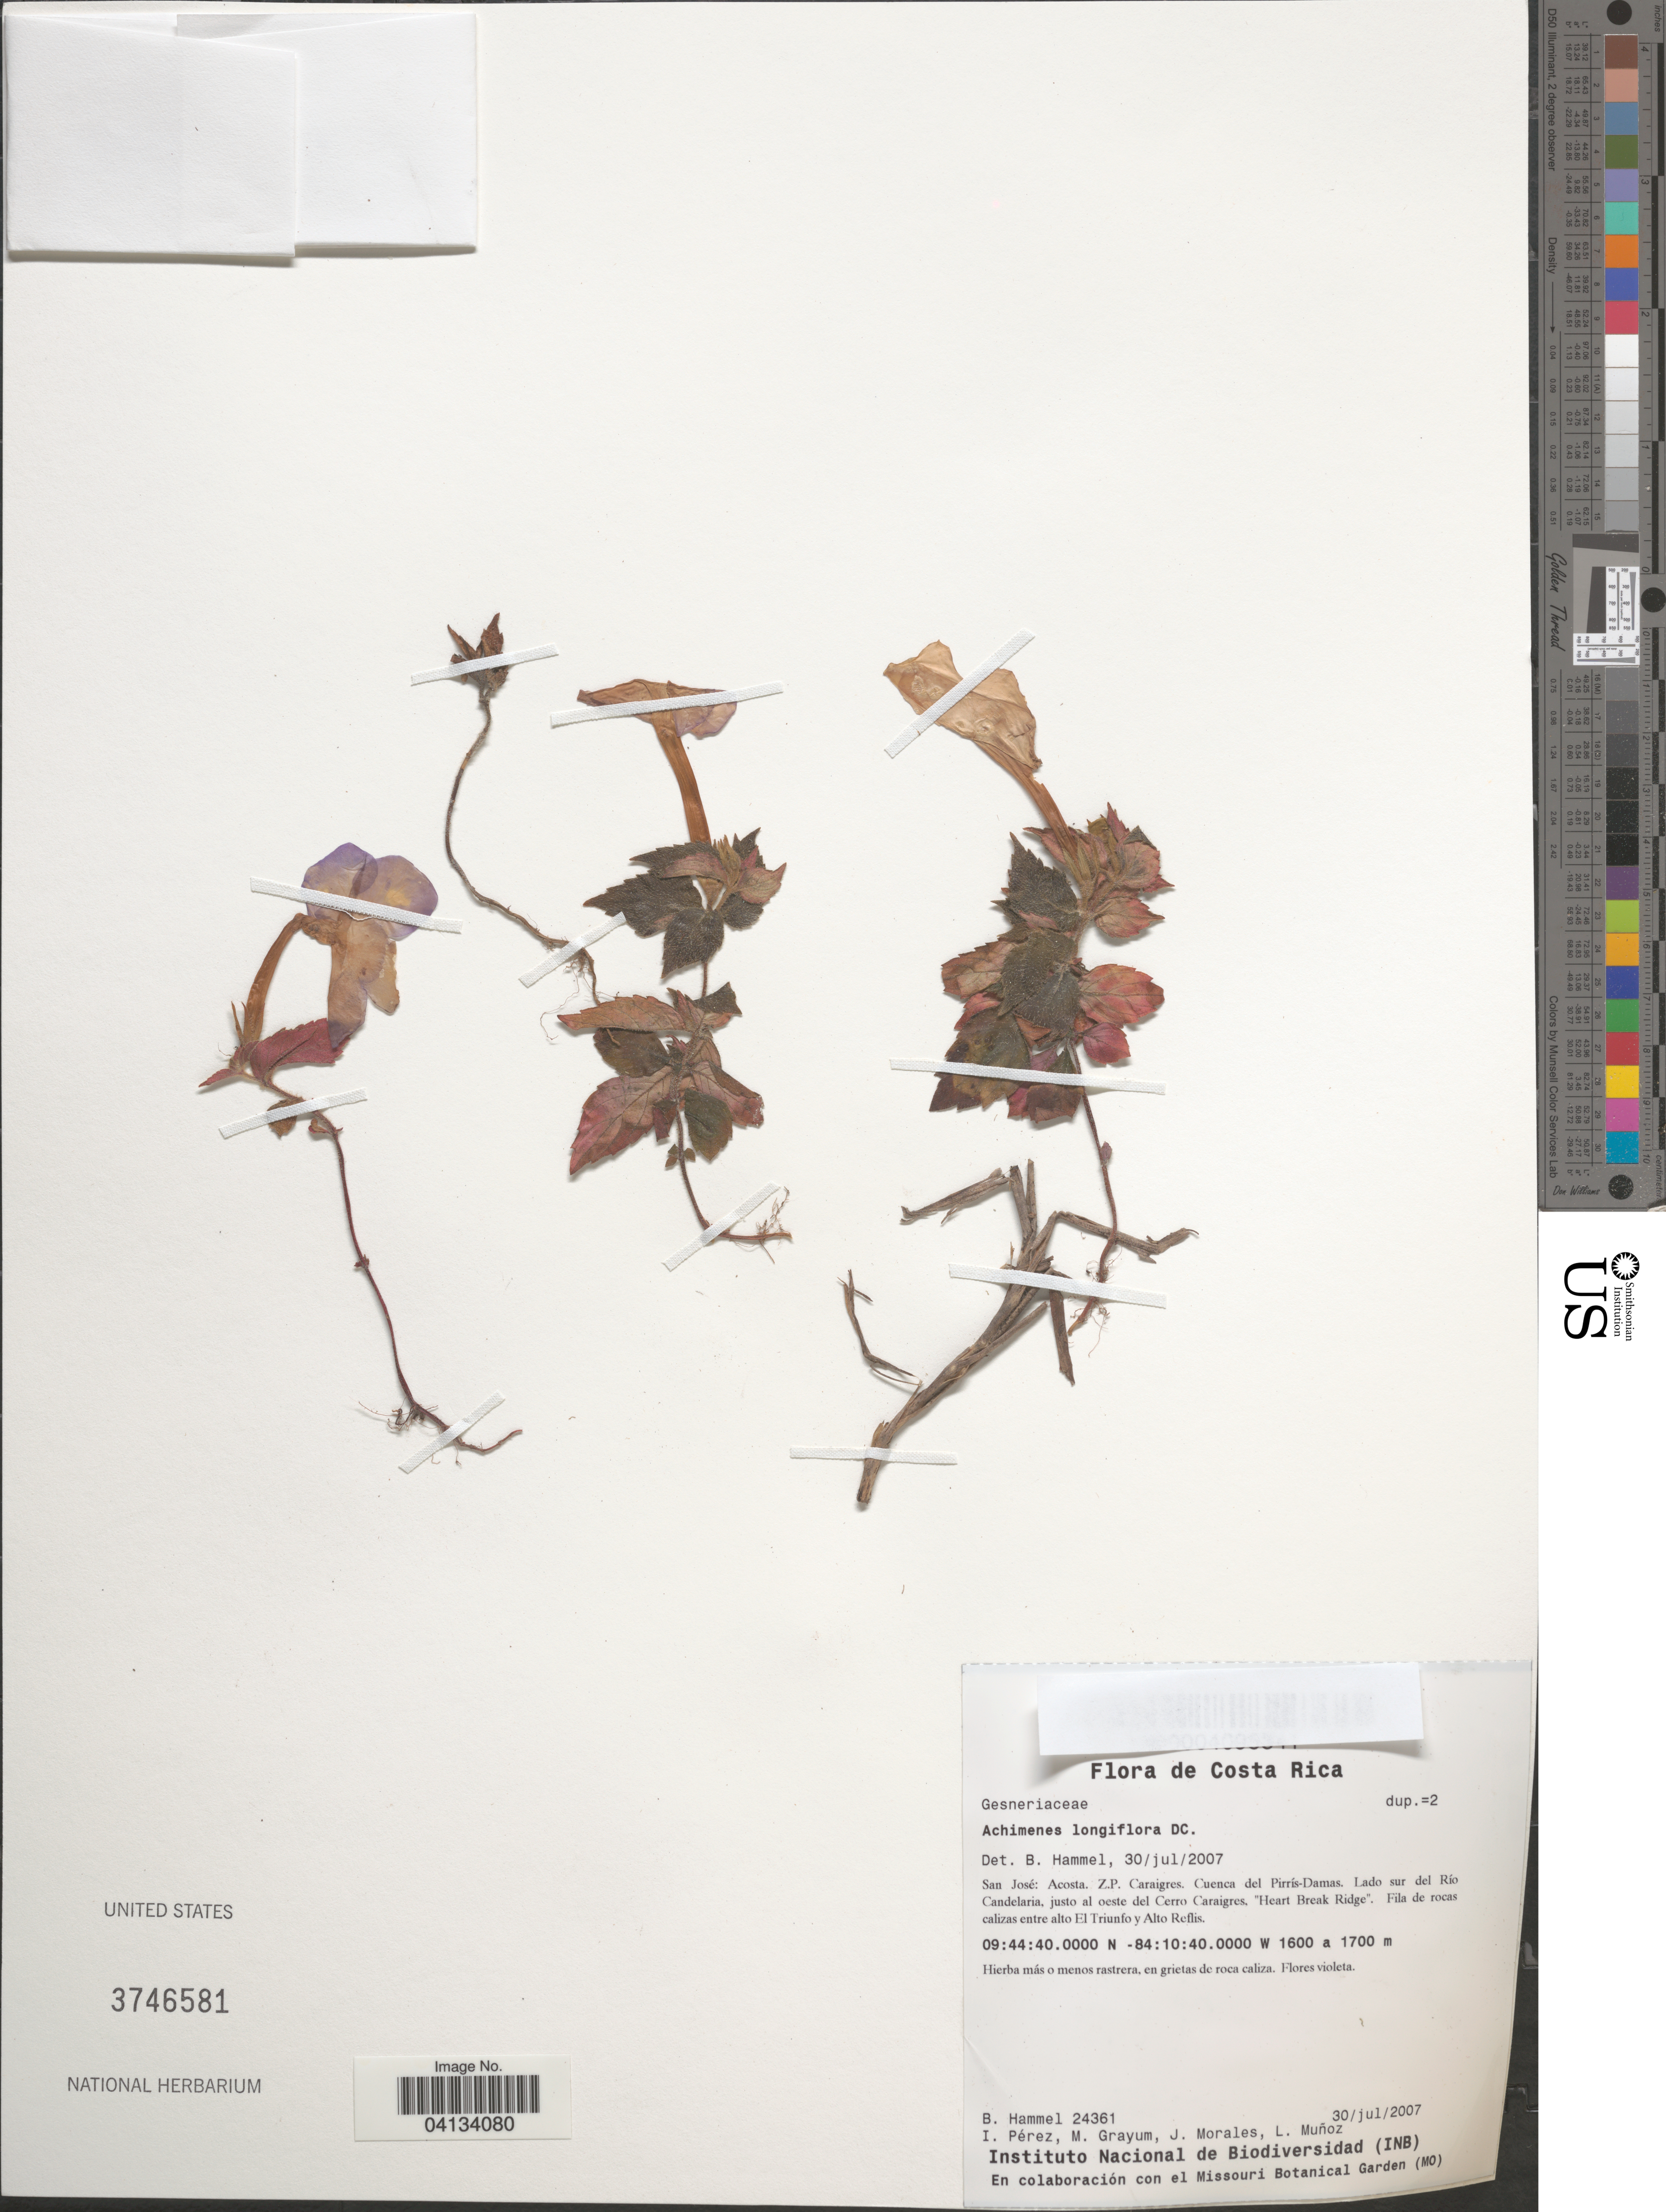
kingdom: Plantae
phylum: Tracheophyta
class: Magnoliopsida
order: Lamiales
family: Gesneriaceae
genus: Achimenes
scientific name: Achimenes longiflora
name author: DC.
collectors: B. Hammel, I. Pérez, M. H. Grayum, J. Morales & L. Muñoz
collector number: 24361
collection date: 2007-07-30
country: Costa Rica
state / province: San José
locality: Acosta. Z.P. Caraigres. Cuenca del Pirrís-Damas. Lado sur del Río Candelaria, justo al oeste del Cerro Caraigres, "Heart Break Ridge". Fila de rocas calizas entre alto El Triunfo y Alto Reflis.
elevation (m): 1600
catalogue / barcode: US 3746581